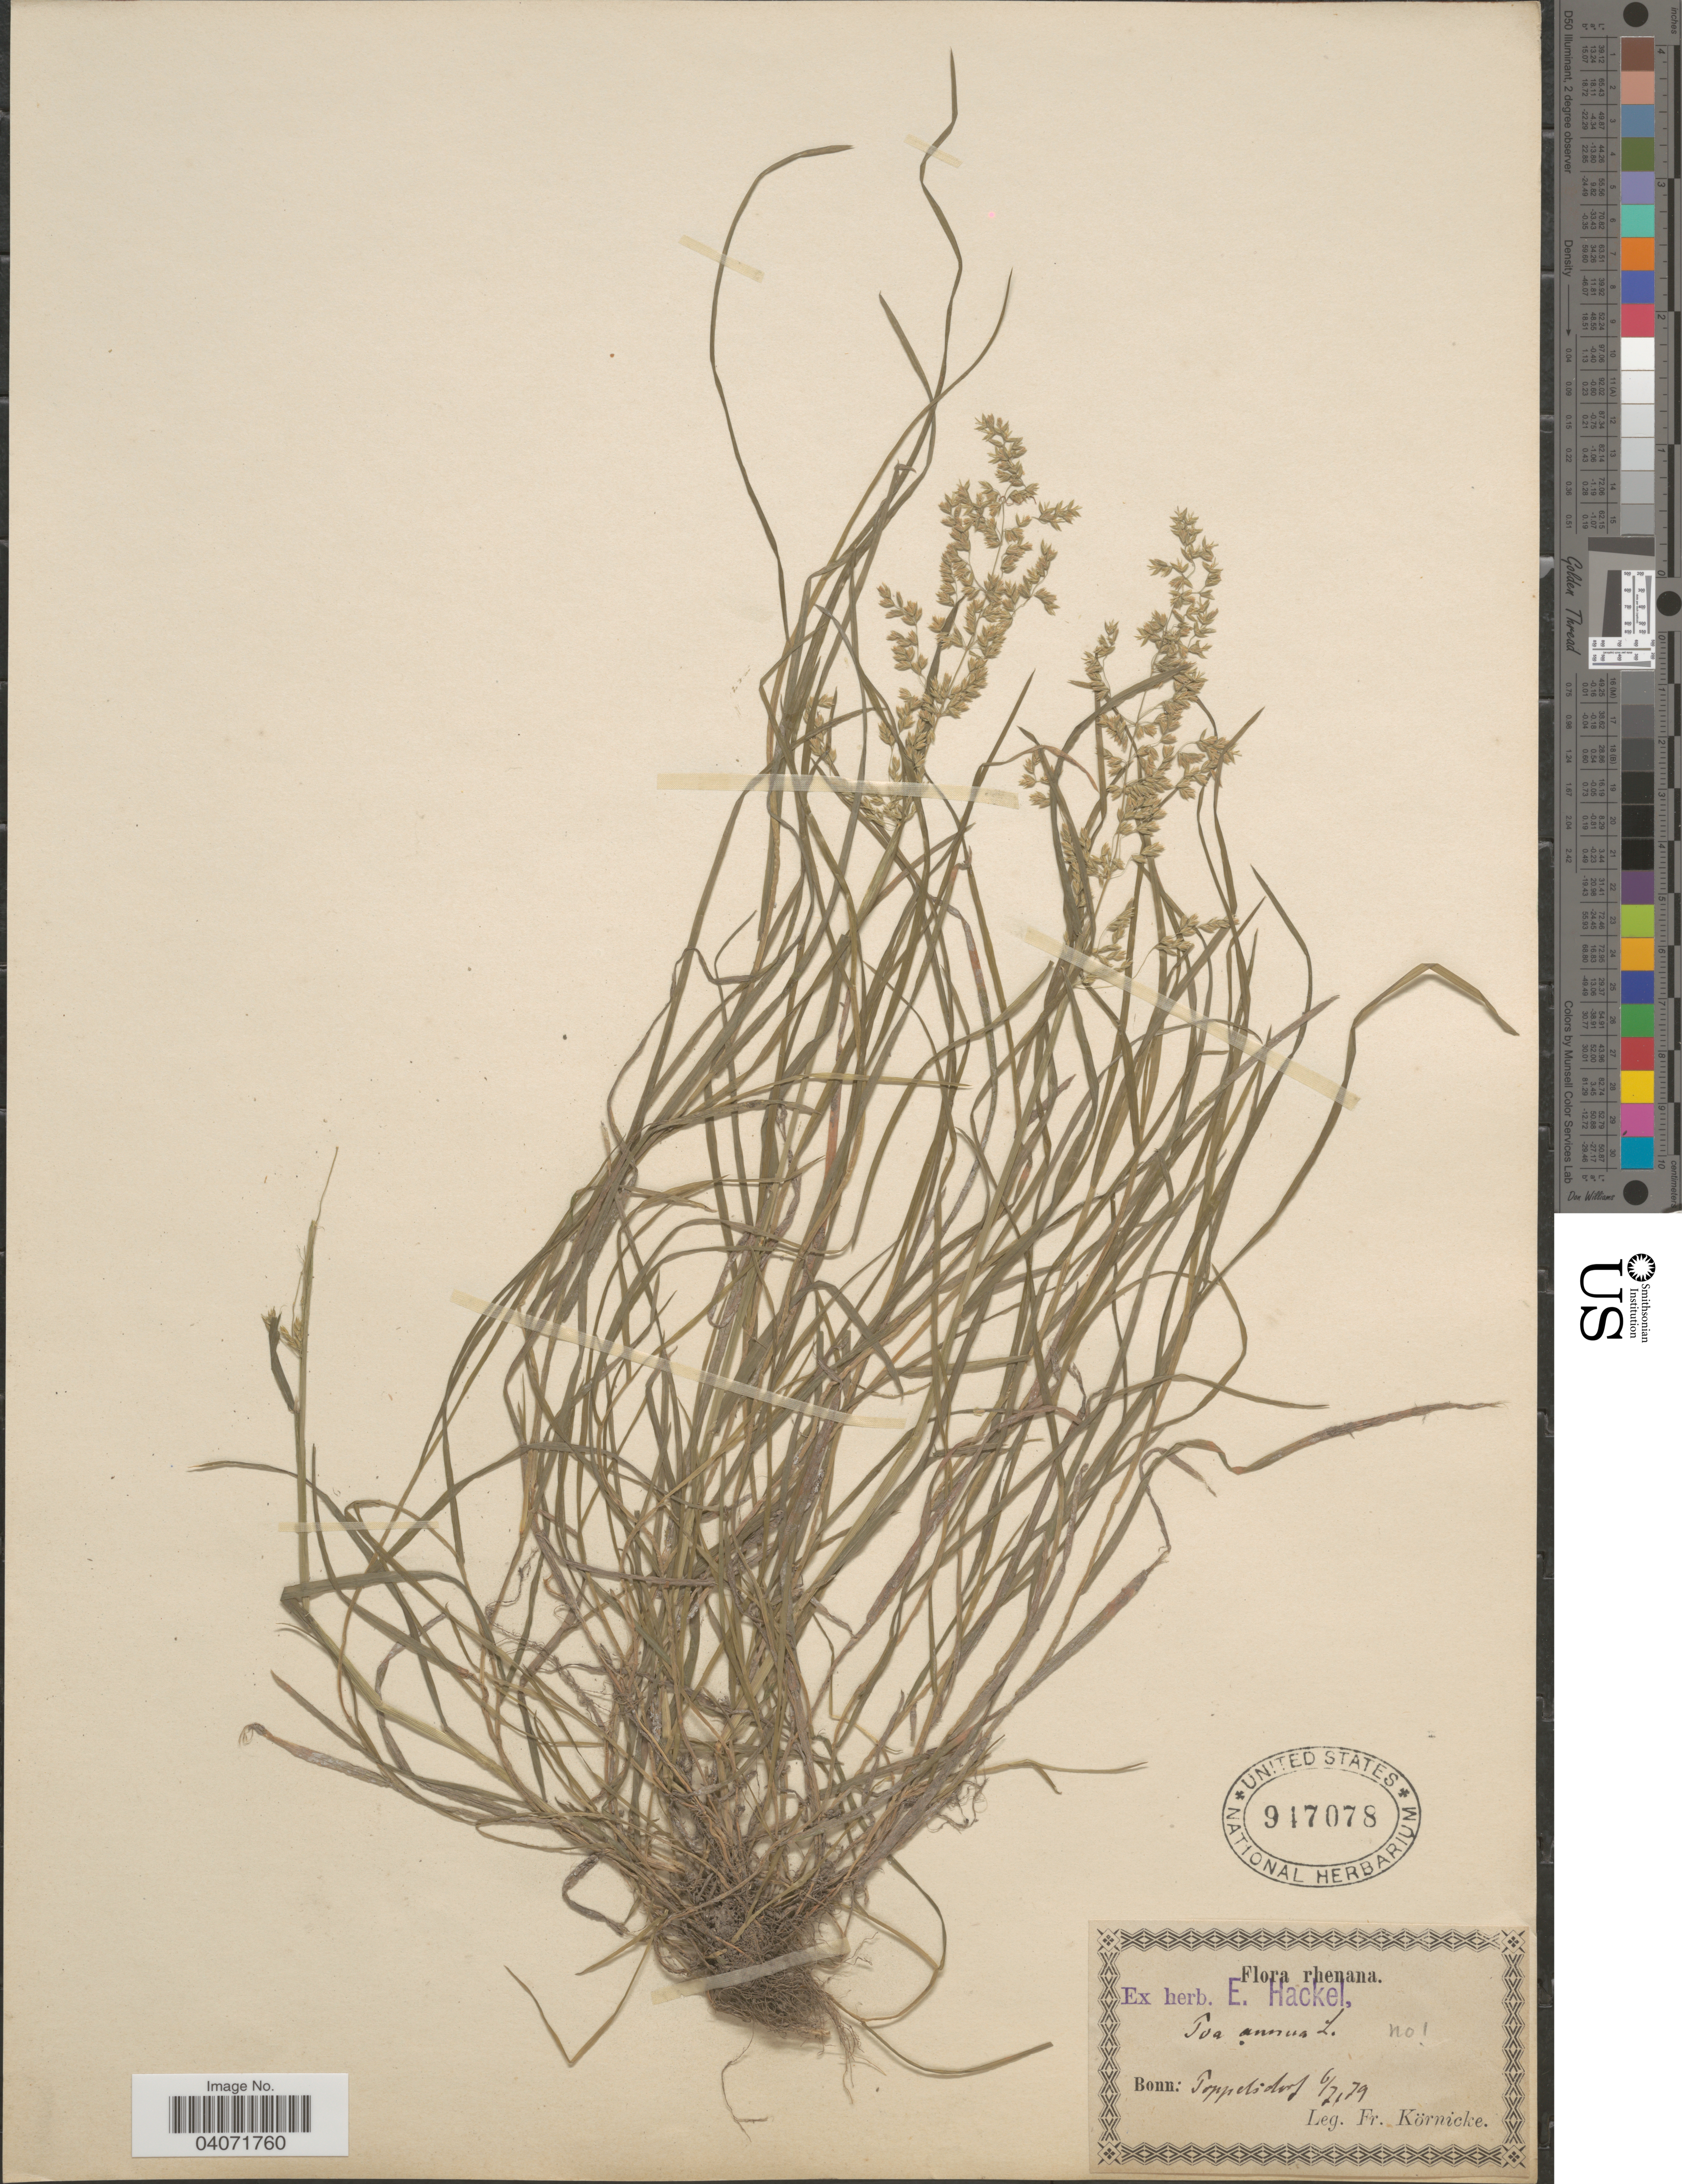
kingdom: Plantae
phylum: Tracheophyta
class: Liliopsida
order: Poales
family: Poaceae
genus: Poa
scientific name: Poa annua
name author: L.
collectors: F. A. Körnicke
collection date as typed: Transcribed d/m/y: 6/7/79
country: Germany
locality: Rhenana. Bonn: Poppelsdorf.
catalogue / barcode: US 947078